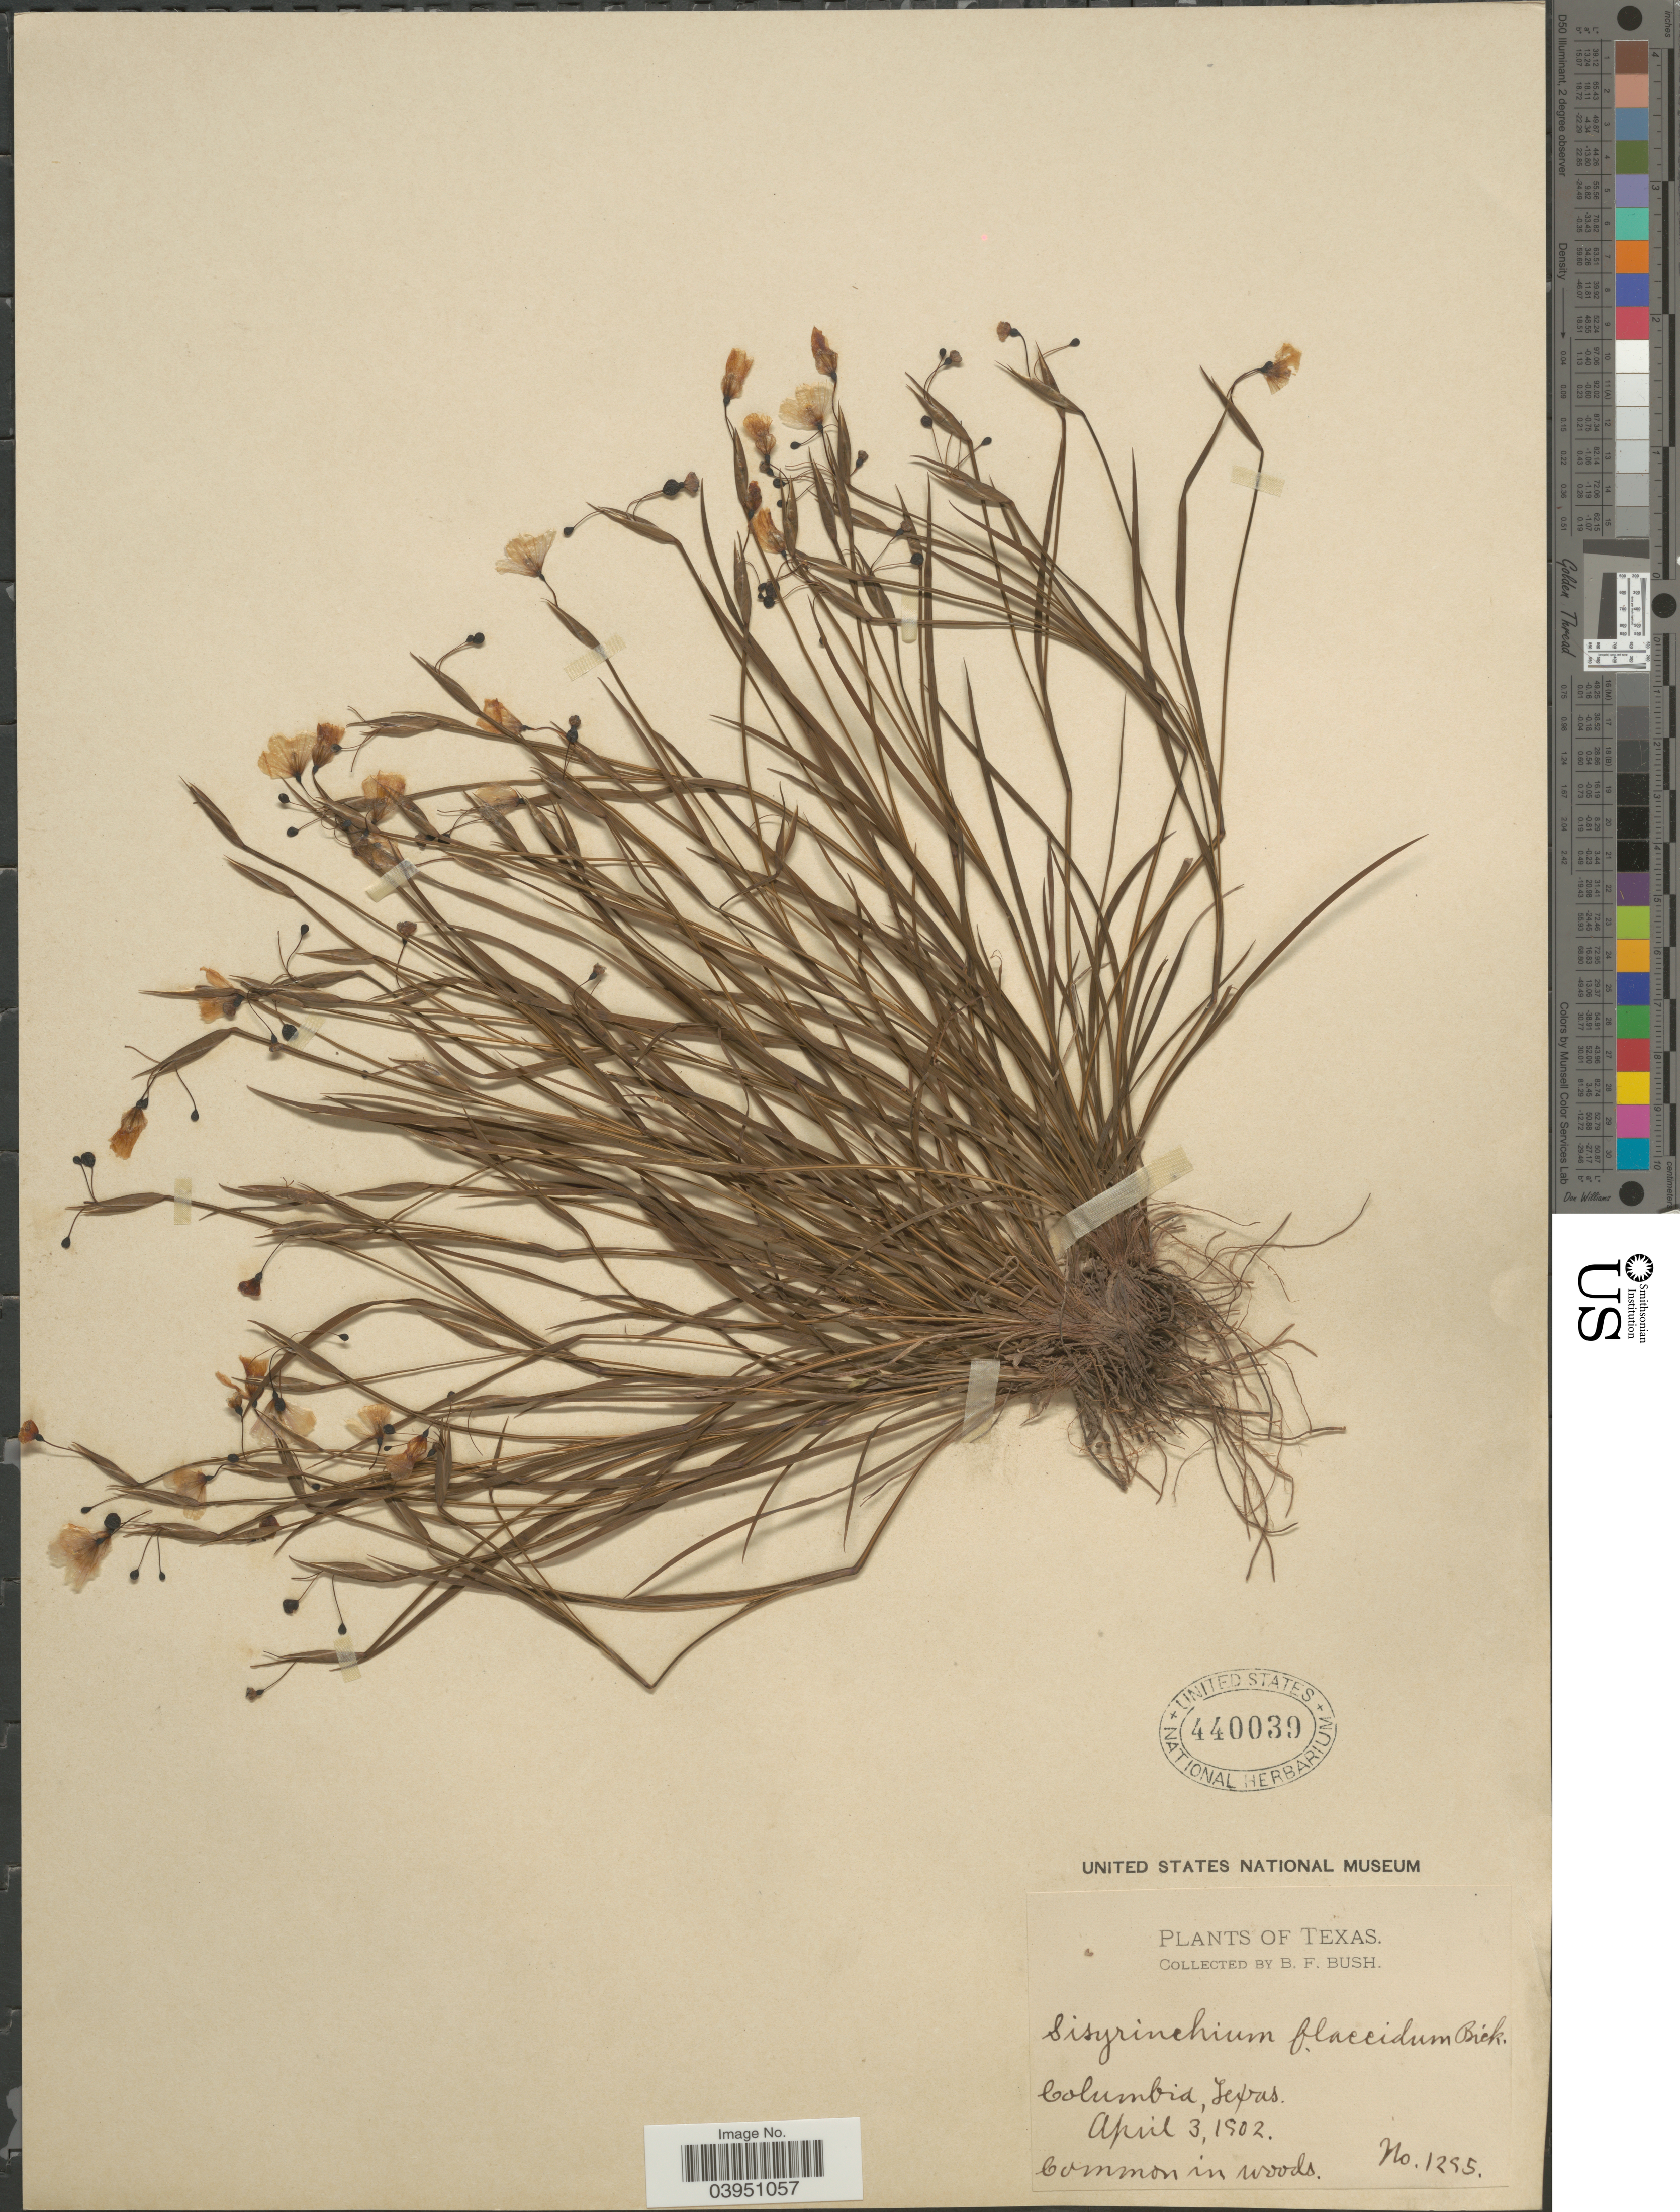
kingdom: Plantae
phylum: Tracheophyta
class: Liliopsida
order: Asparagales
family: Iridaceae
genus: Sisyrinchium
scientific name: Sisyrinchium flaccidum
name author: E.P. Bicknell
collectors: B. F. Bush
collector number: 1295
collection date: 1902-04-03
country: United States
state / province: Texas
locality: Columbia.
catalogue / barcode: US 440039